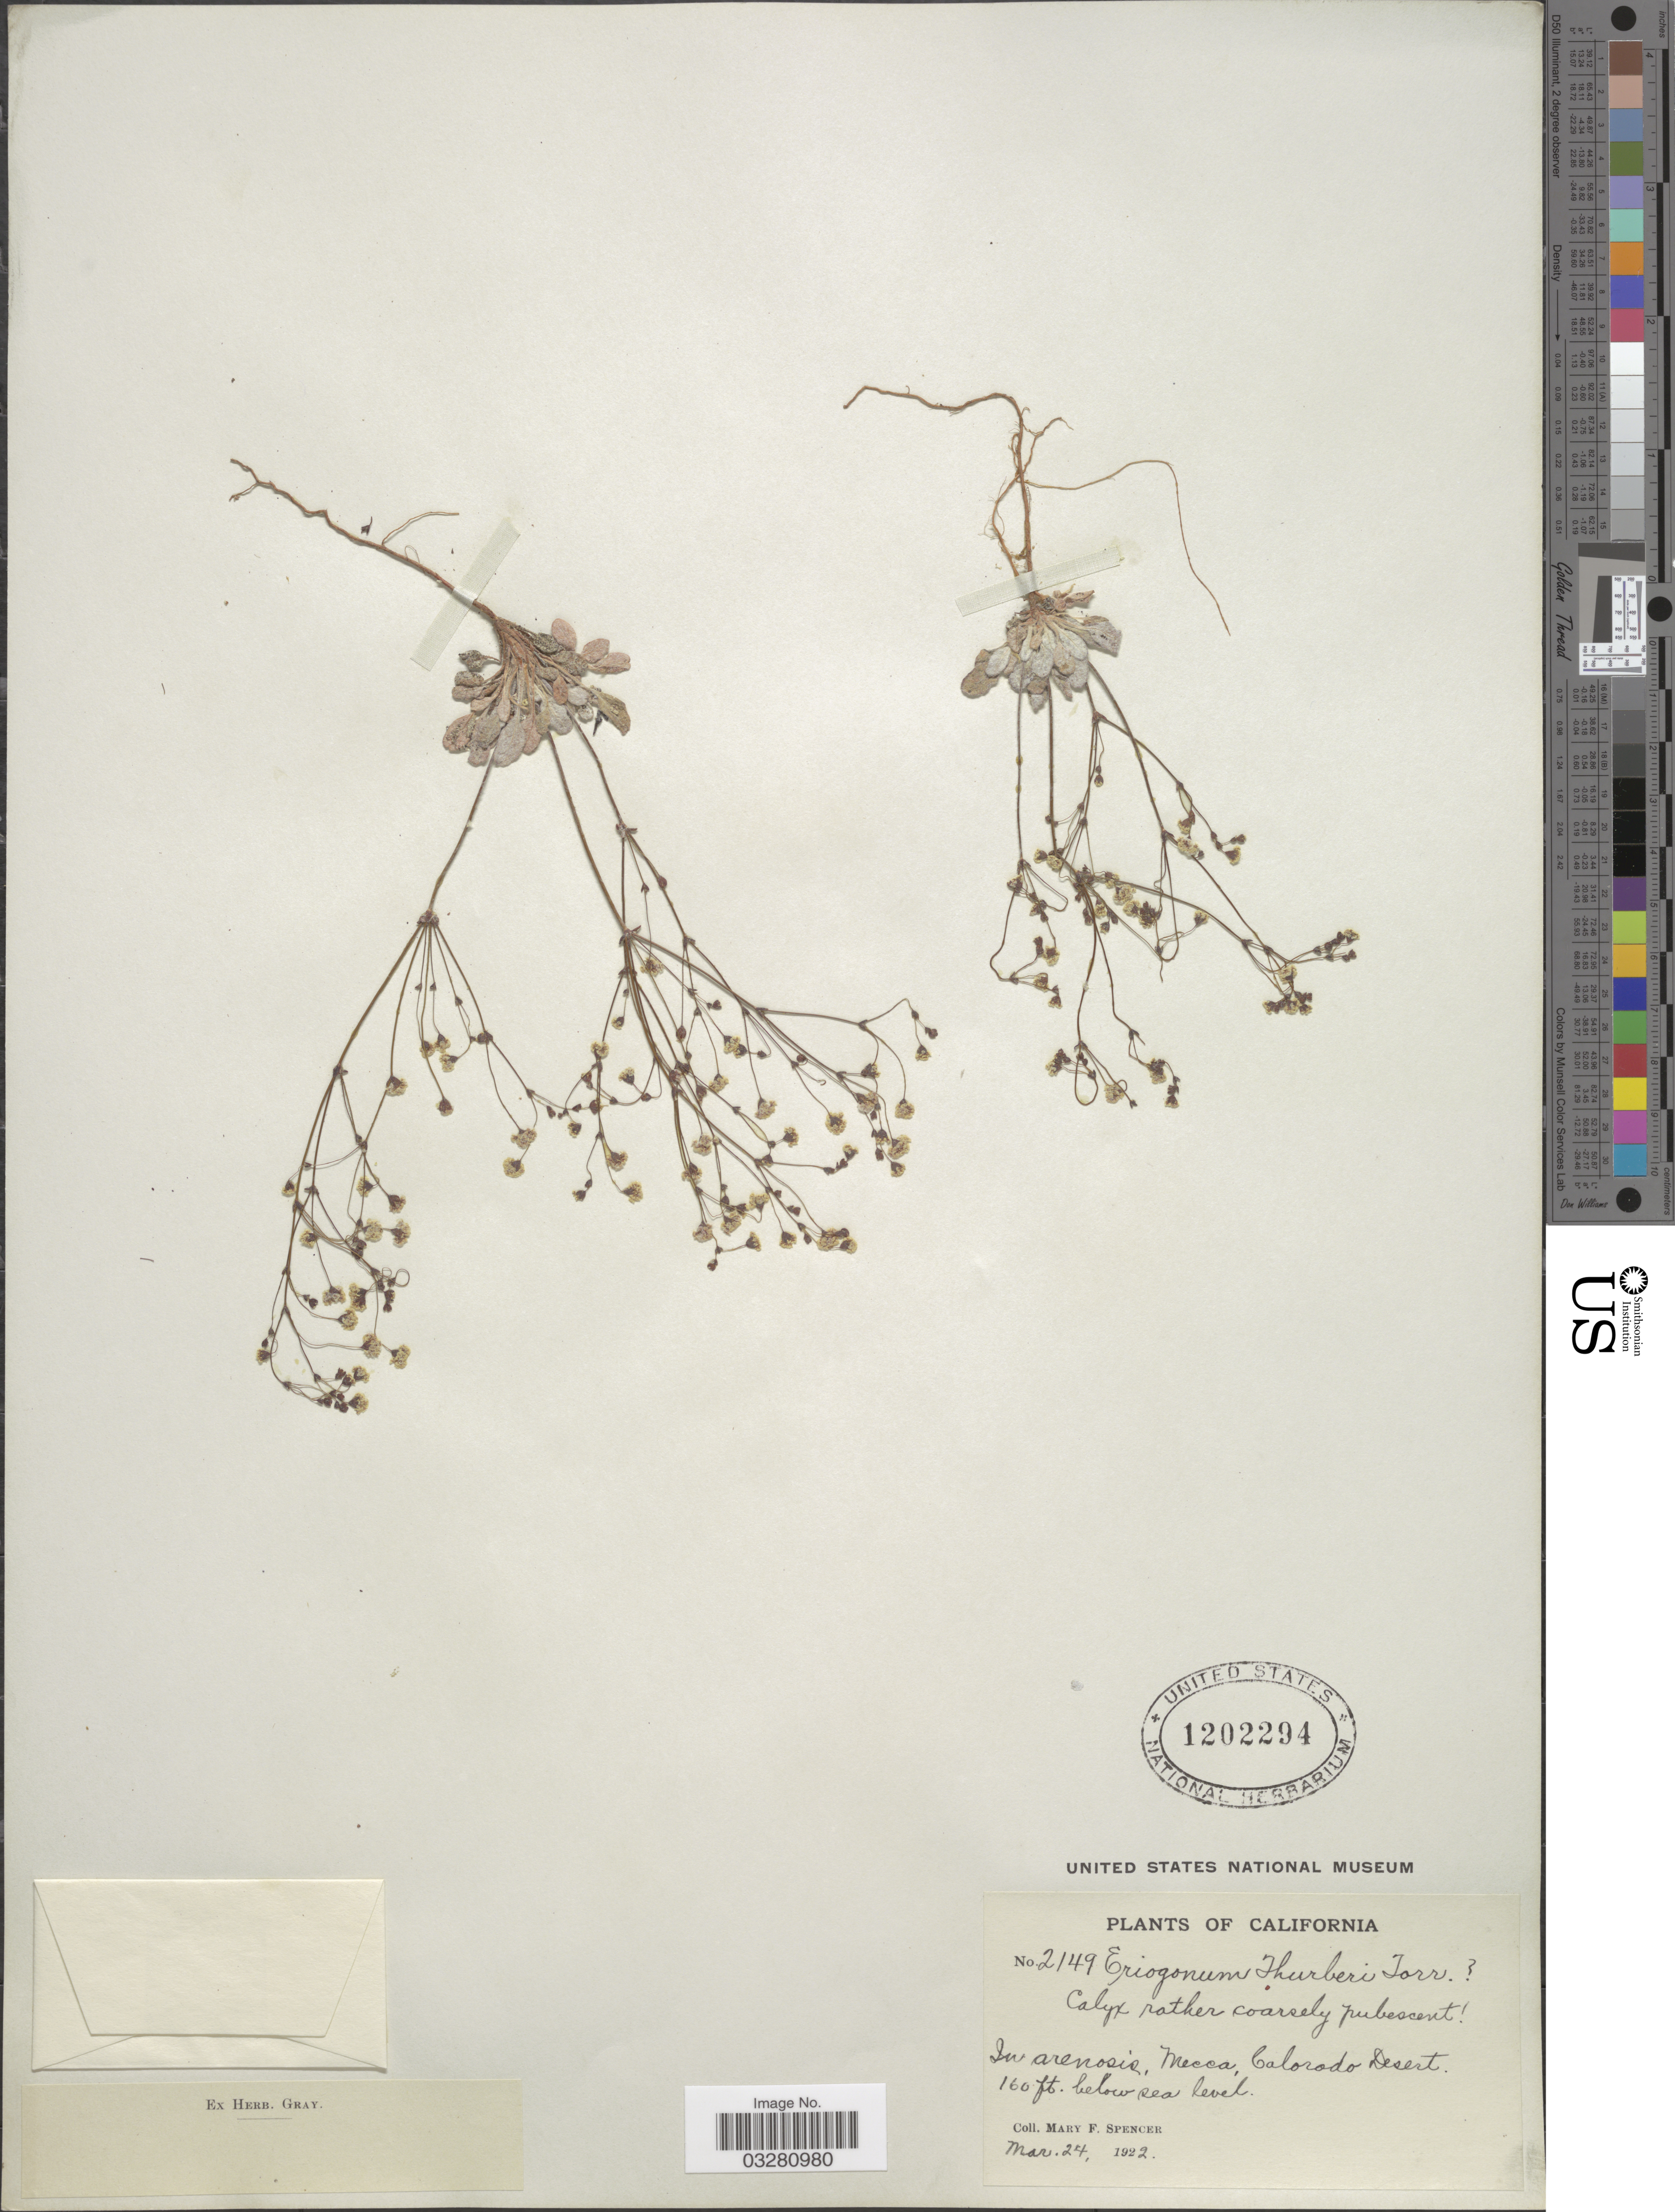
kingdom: Plantae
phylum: Tracheophyta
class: Magnoliopsida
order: Caryophyllales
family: Polygonaceae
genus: Eriogonum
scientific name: Eriogonum thurberi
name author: Torr.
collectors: M. Spencer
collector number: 2149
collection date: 1922-03-24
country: United States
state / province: California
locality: Mecca, Colorado Desert.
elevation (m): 49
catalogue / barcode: US 1202294